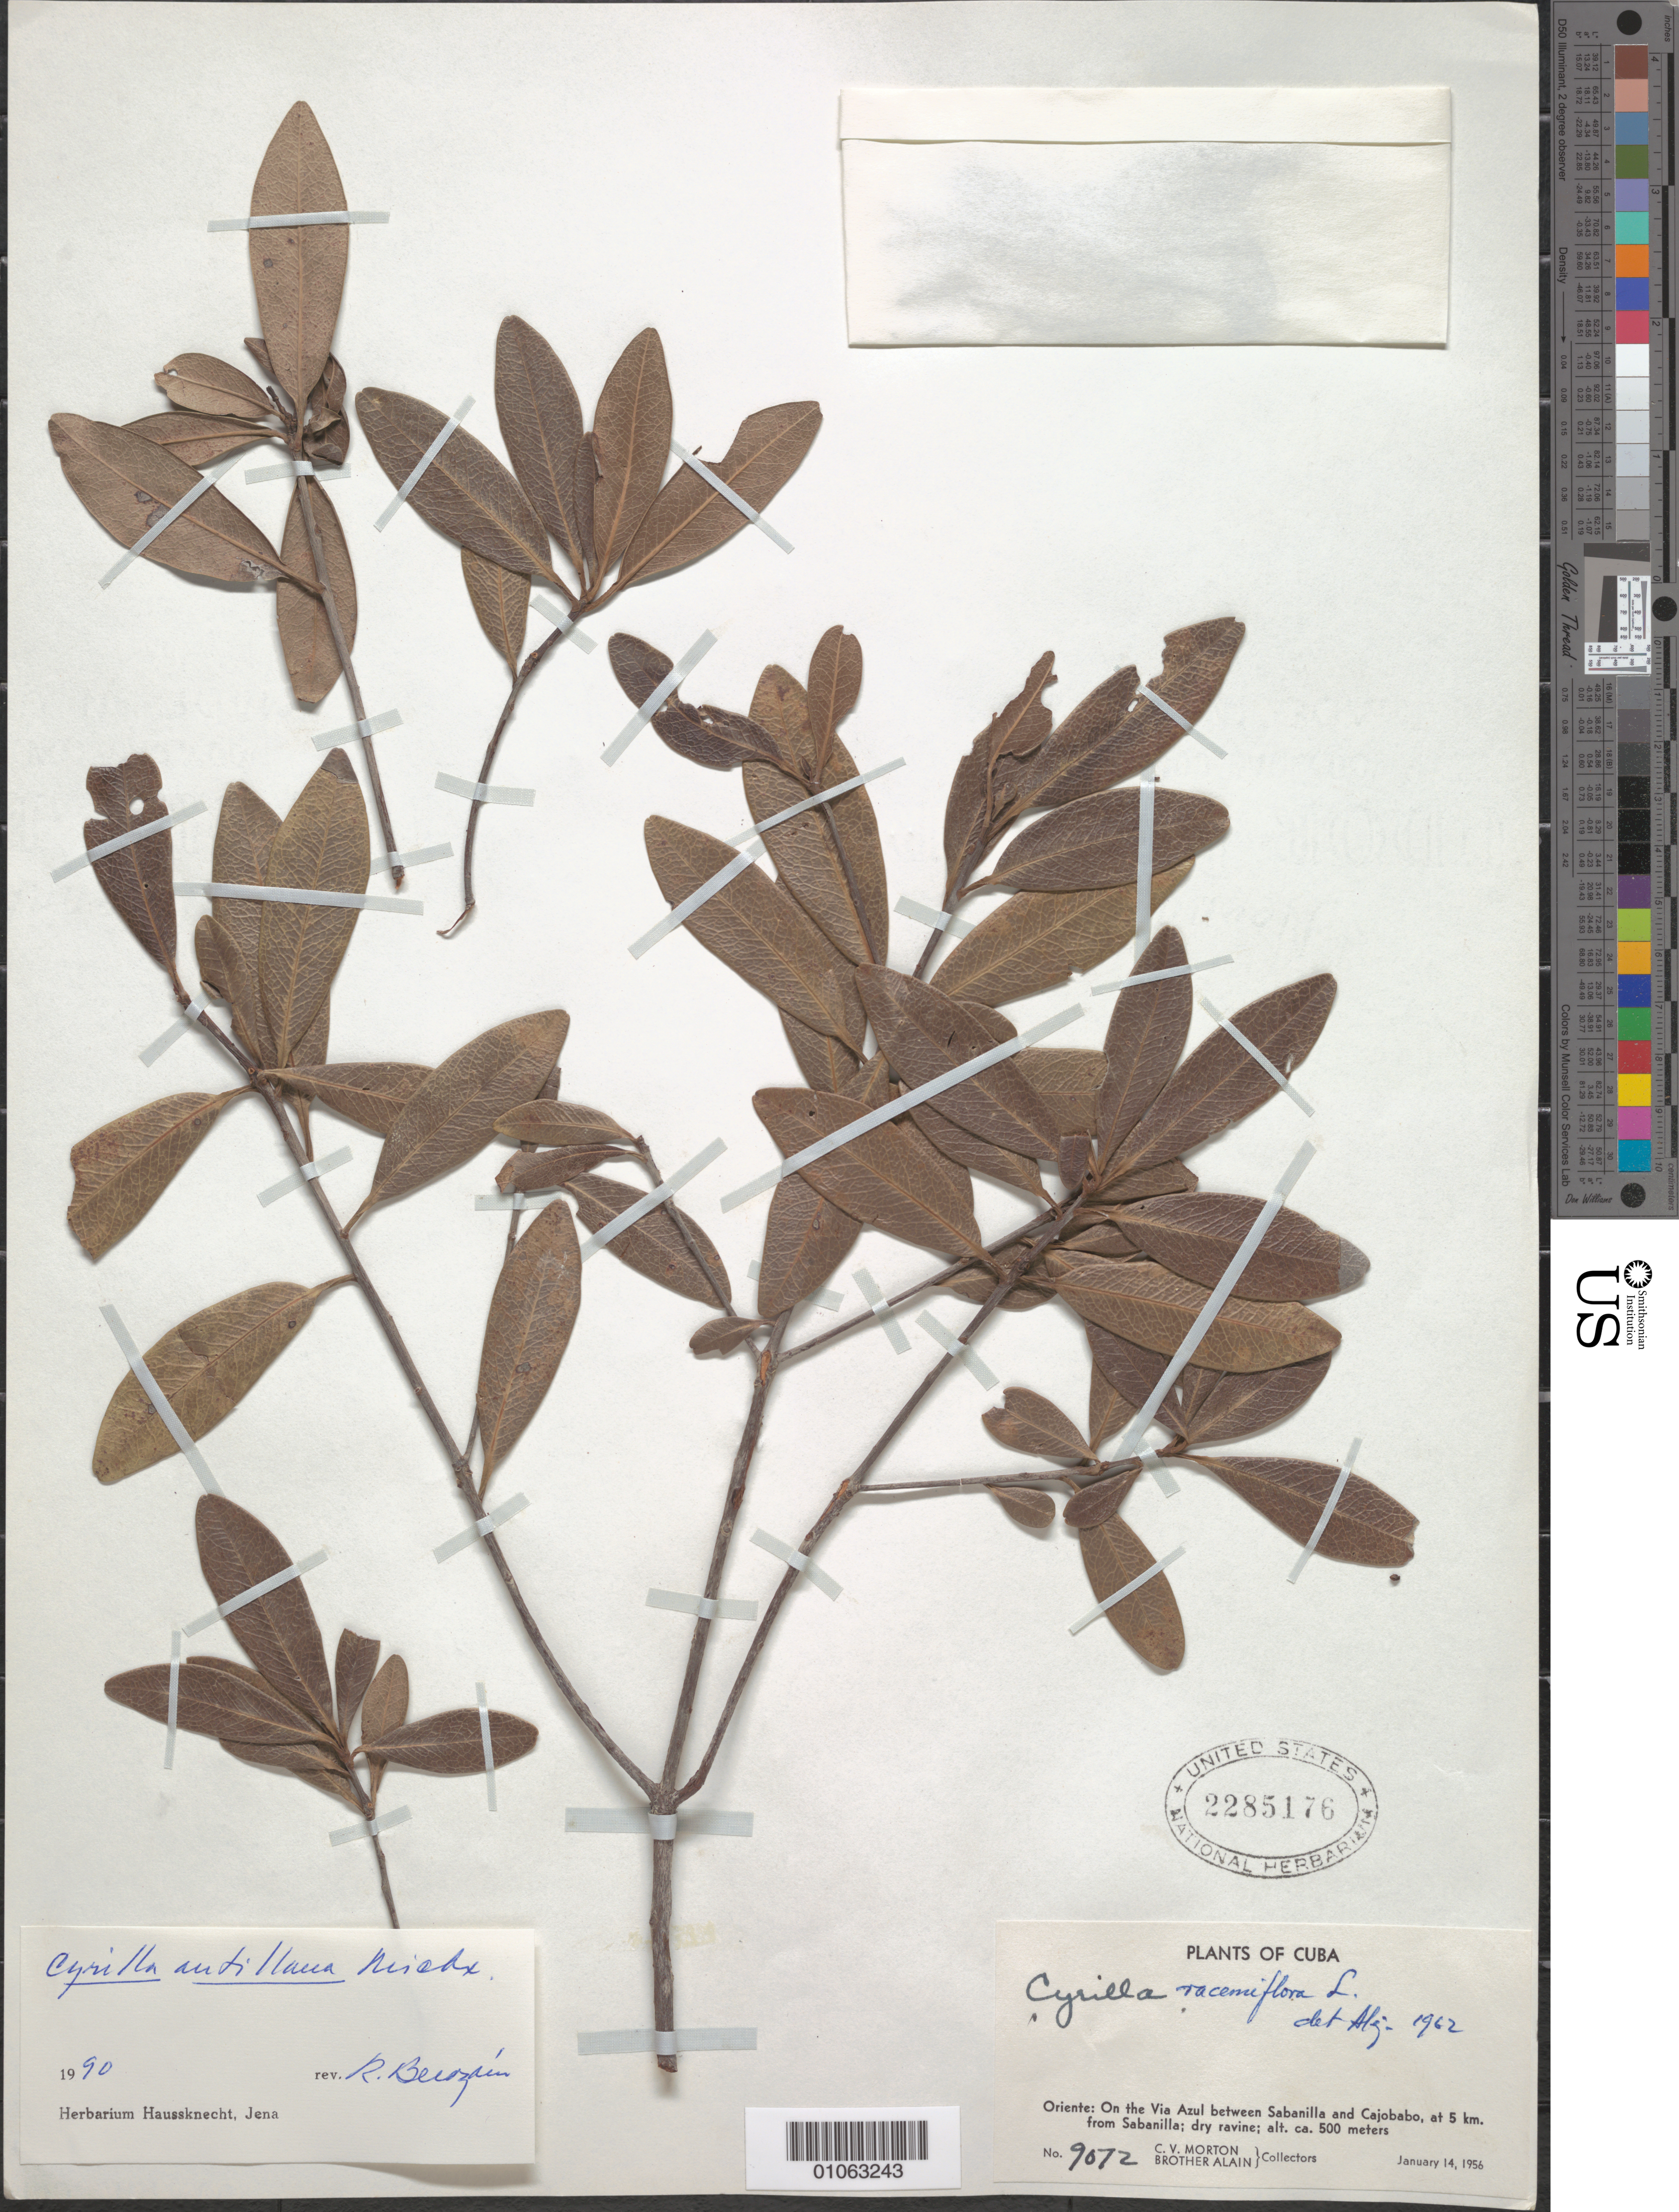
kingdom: Plantae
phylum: Tracheophyta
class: Magnoliopsida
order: Ericales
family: Cyrillaceae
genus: Cyrilla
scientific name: Cyrilla antillana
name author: Michx.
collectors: C. V. Morton & A. H. Liogier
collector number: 9072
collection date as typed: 14 Jan 1956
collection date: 1956-01-14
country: Cuba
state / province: Oriente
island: Cuba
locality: On the Via Azul between Sabanilla and Cajobabo, at 5km from Sabanilla, dry ravine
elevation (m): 500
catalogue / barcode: US 2285176